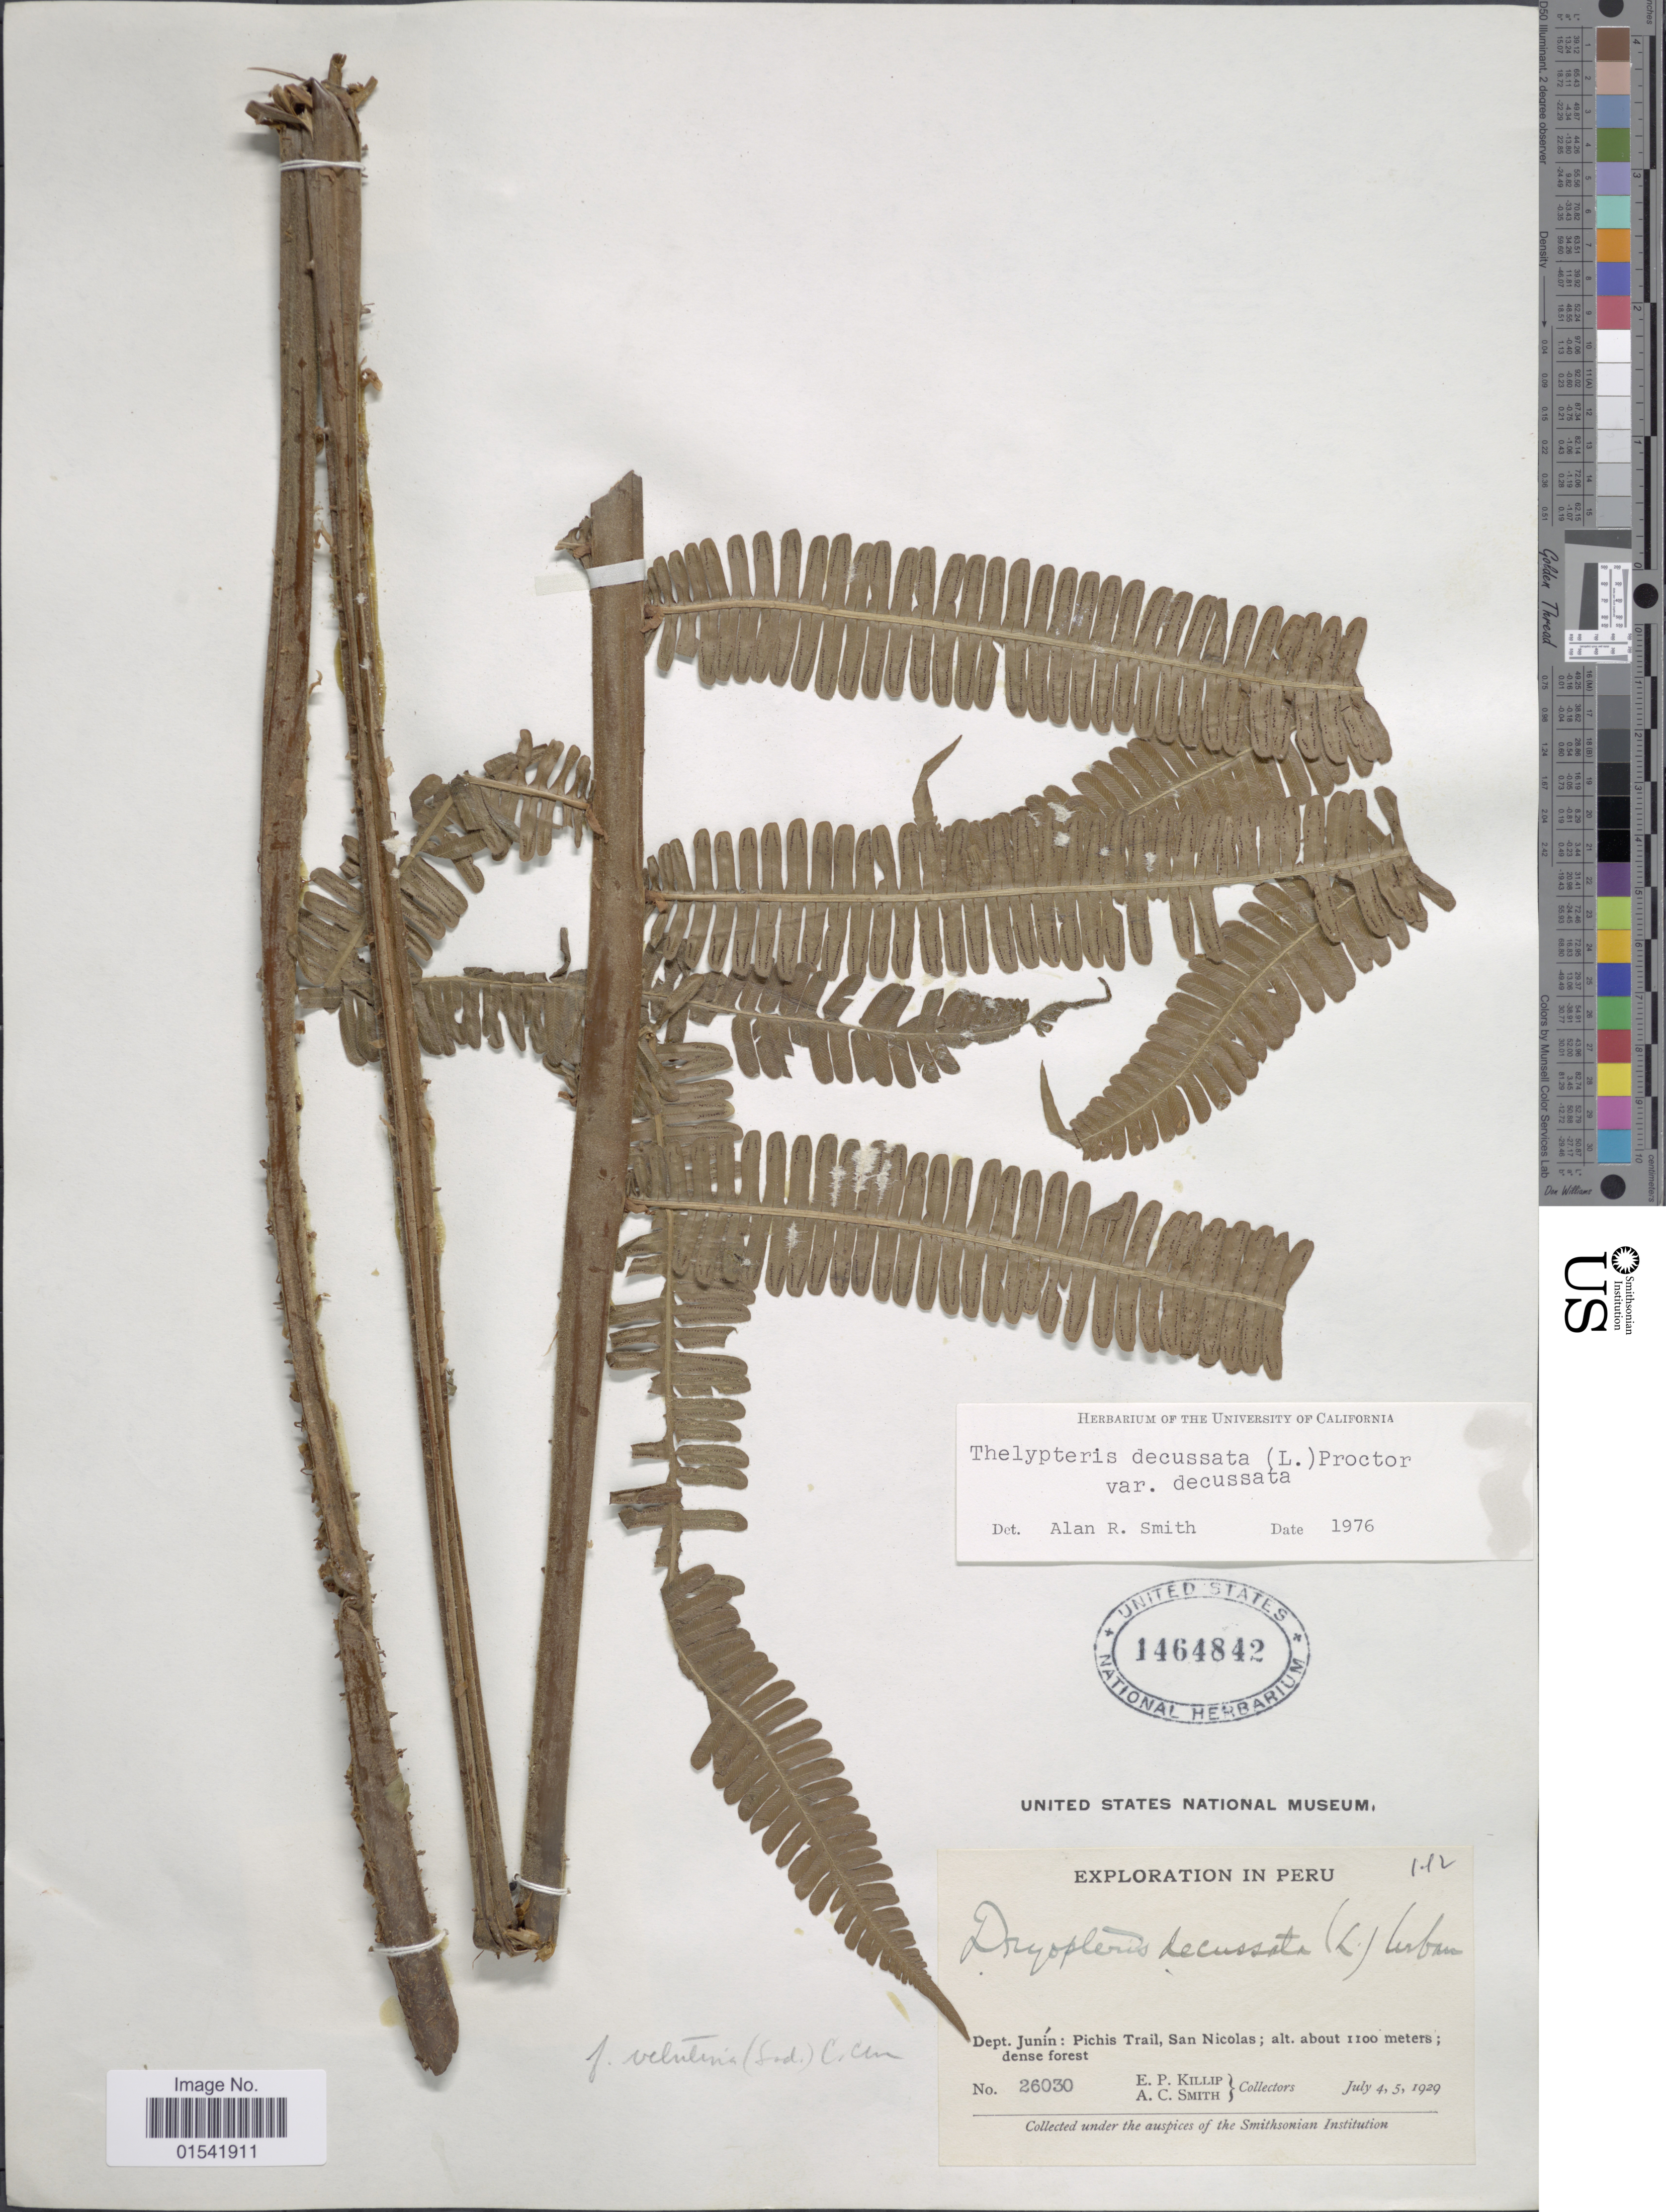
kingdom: Plantae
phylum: Tracheophyta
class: Polypodiopsida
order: Polypodiales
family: Thelypteridaceae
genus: Steiropteris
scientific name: Steiropteris decussata (L.) comb. nov., ined. 2015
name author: (L.)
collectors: E. P. Killip & A. C. Smith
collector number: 26030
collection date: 1929-07-04/1929-07-05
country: Peru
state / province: Junín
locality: Pichis Trail, San Nicolas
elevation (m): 1100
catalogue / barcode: US 1464842